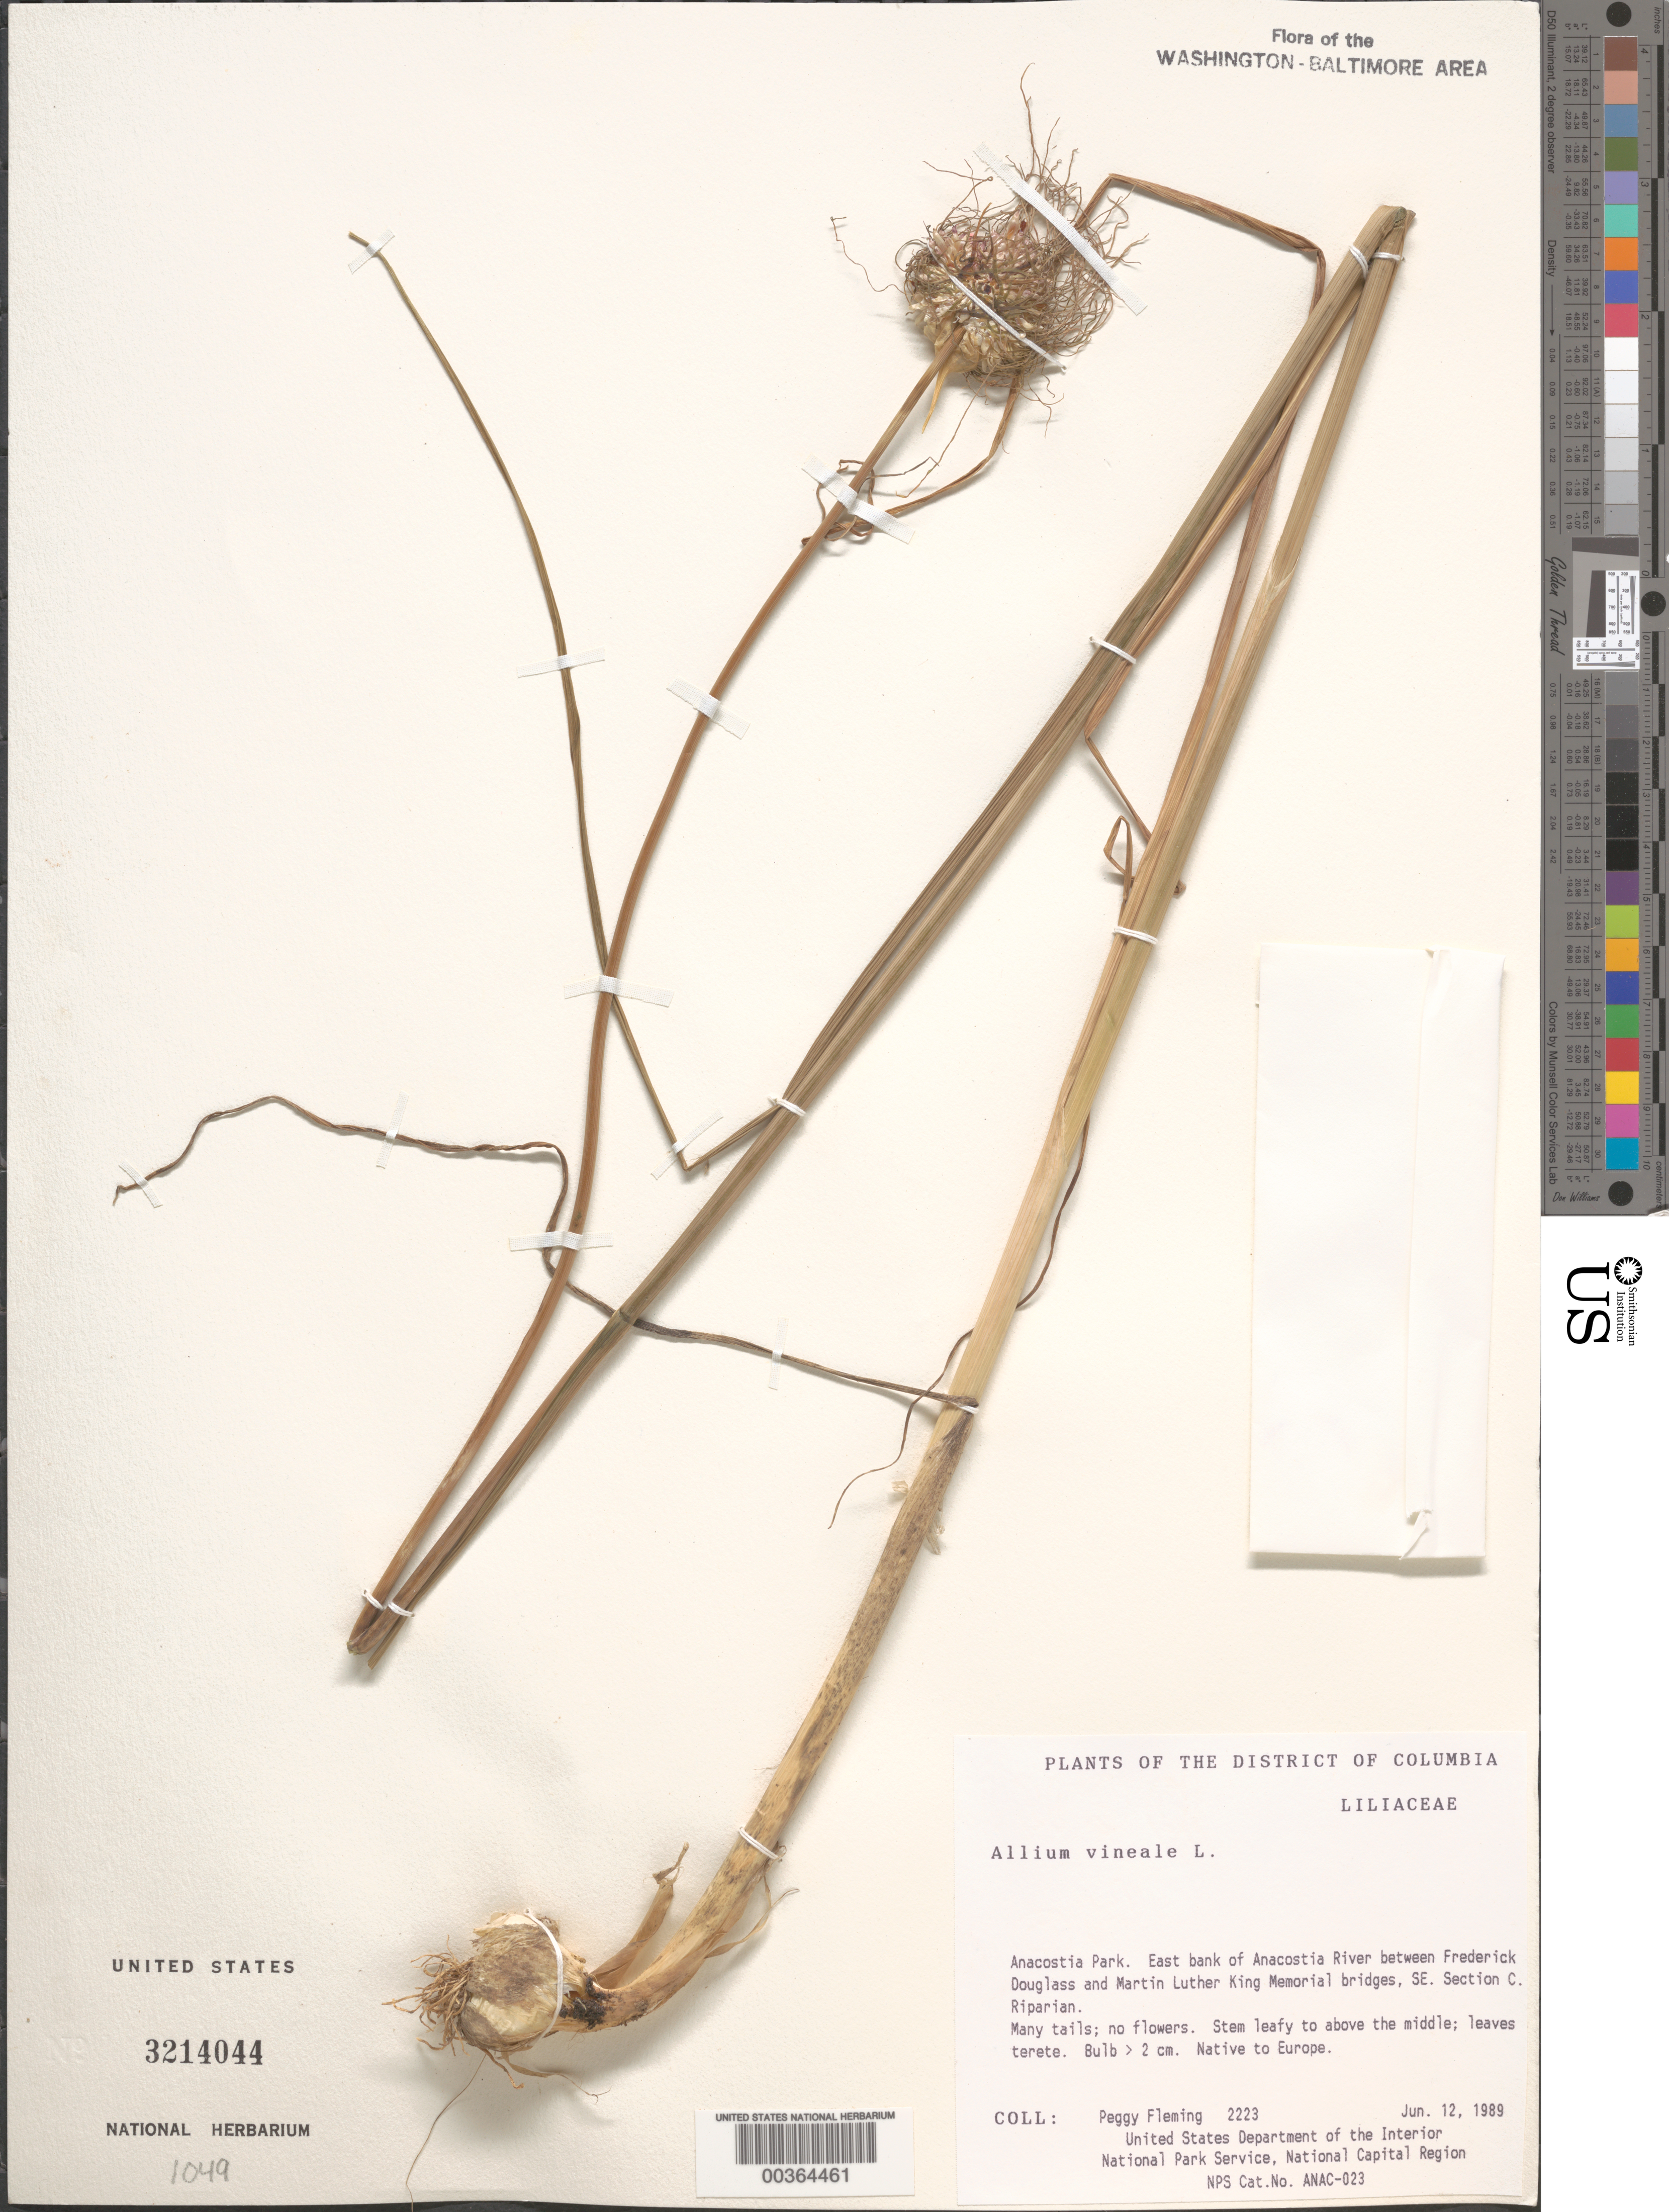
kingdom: Plantae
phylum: Tracheophyta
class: Liliopsida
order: Asparagales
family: Amaryllidaceae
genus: Allium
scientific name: Allium vineale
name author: L.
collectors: P. Fleming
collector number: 2223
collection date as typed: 12 Jun 1989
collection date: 1989-06-12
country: United States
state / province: District of Columbia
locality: Anacostia Park, E bank Anacostia River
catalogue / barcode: US 3214044